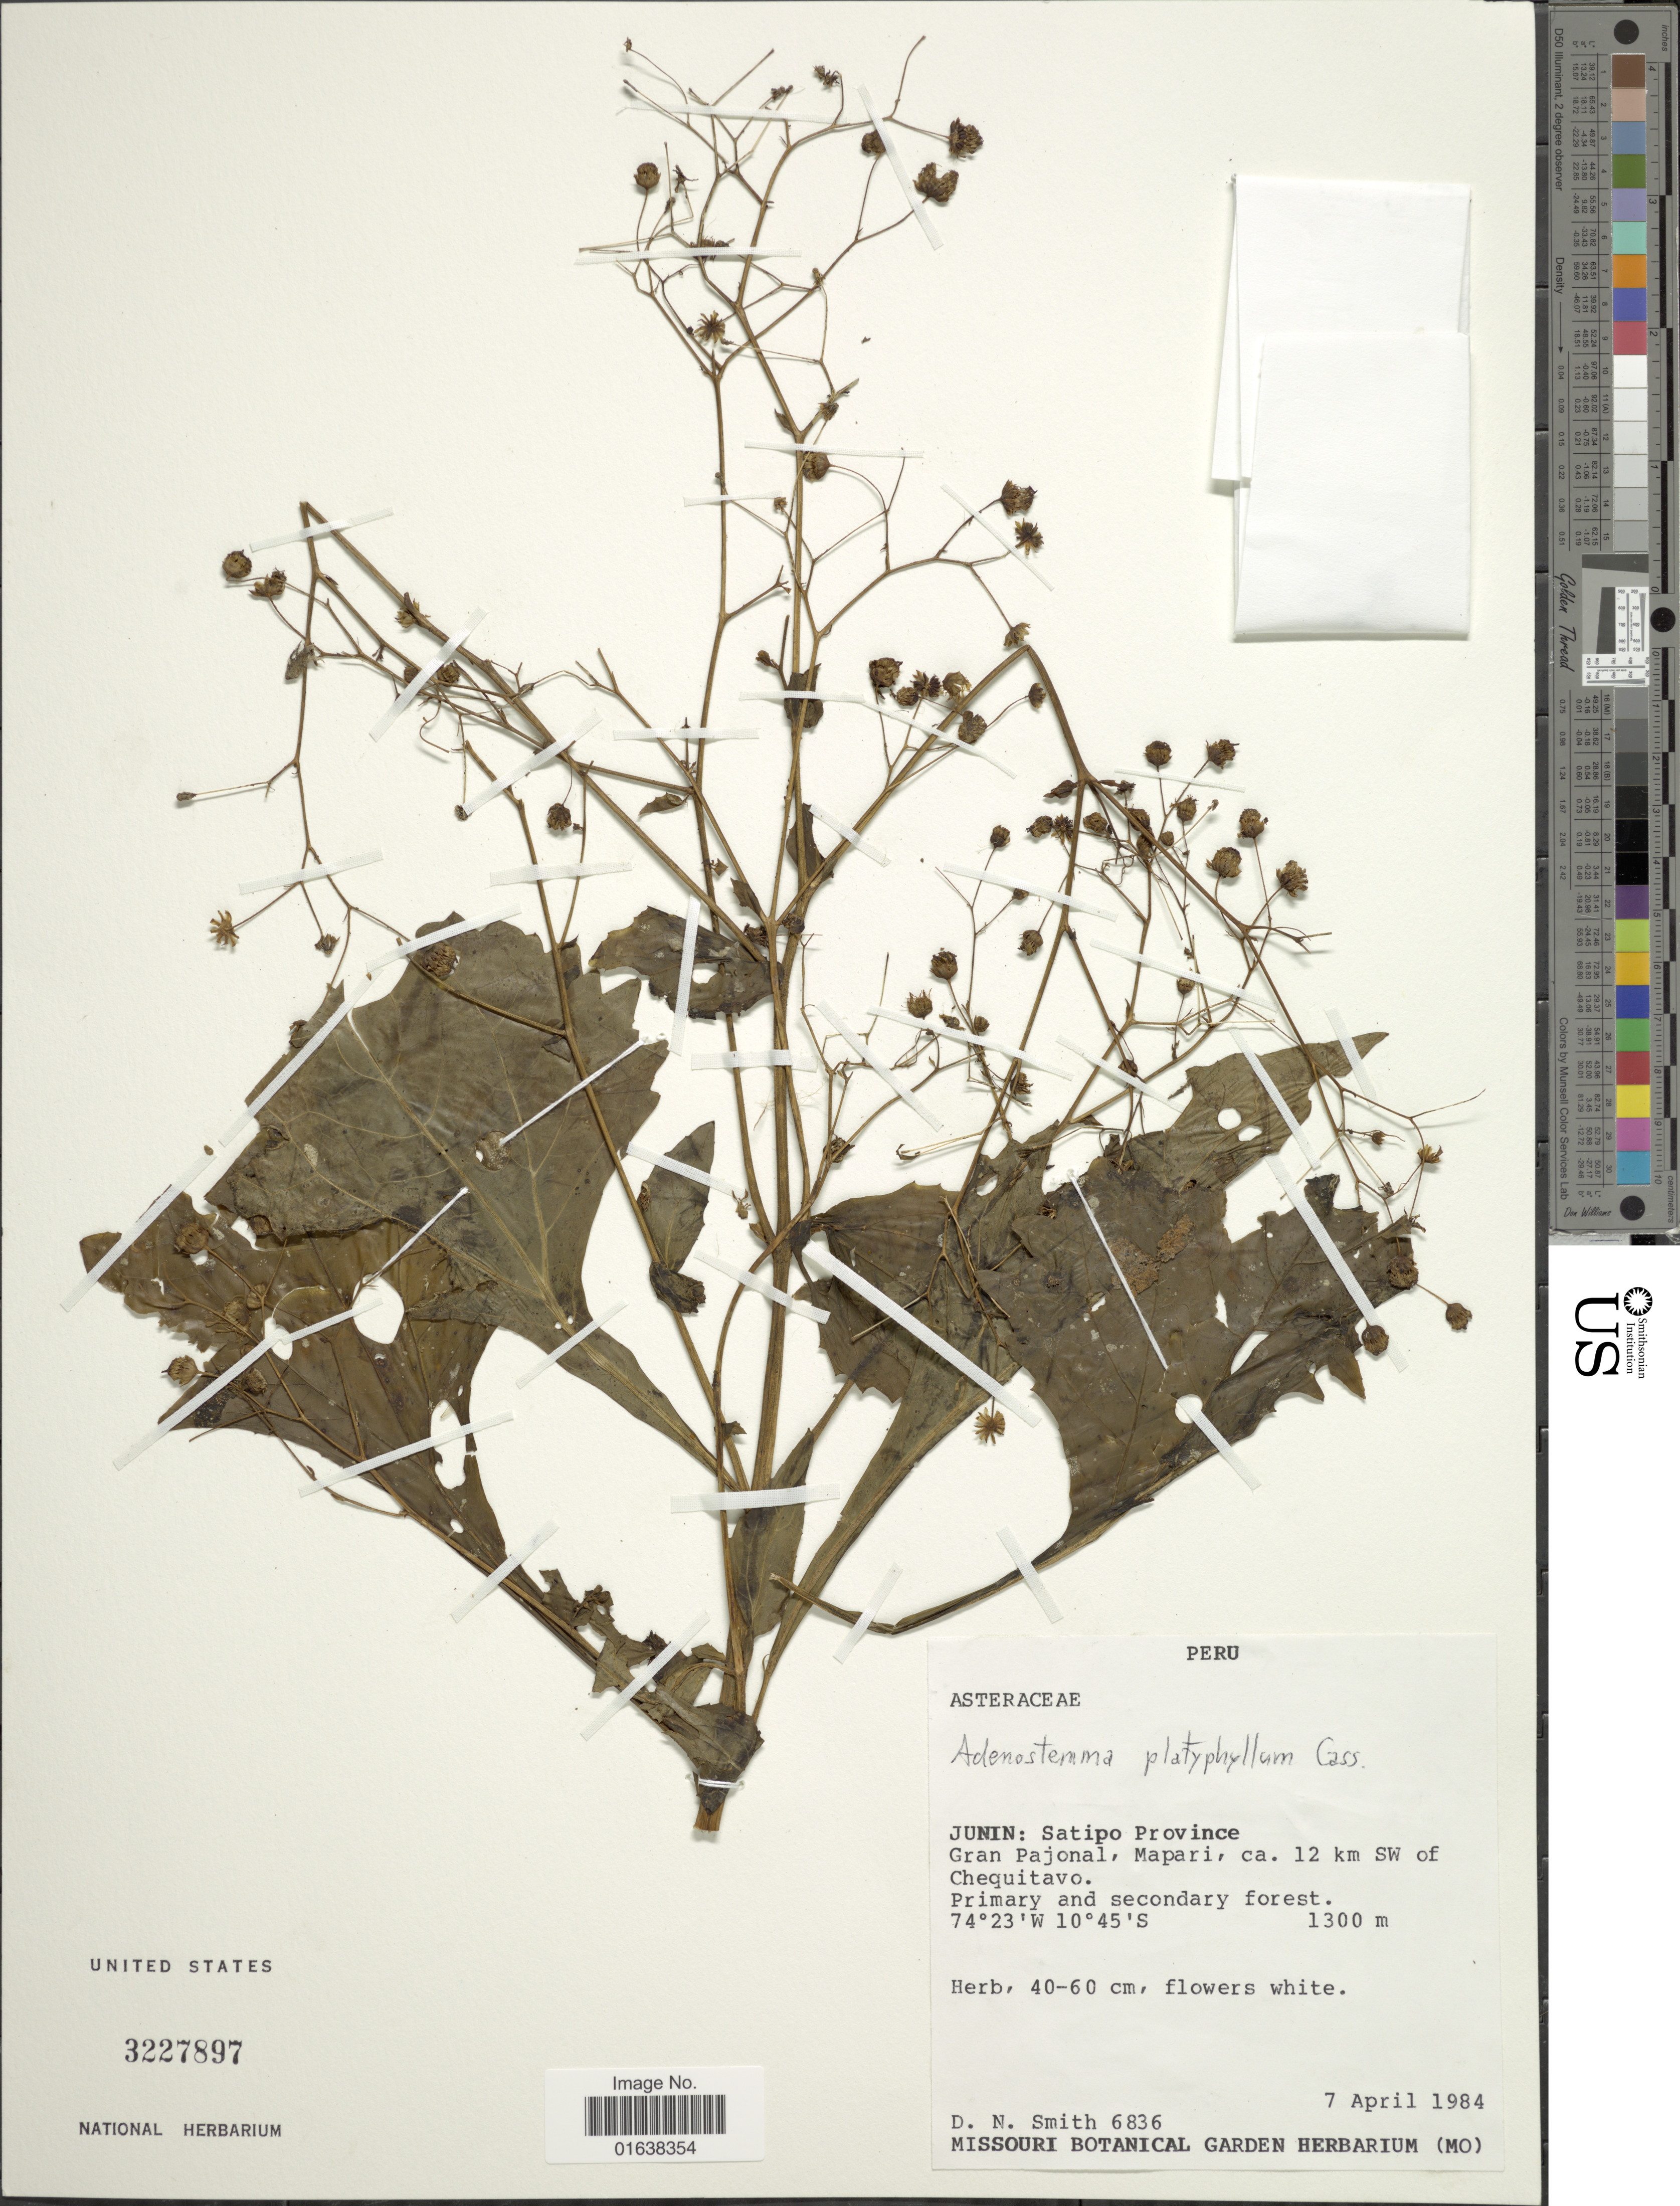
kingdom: Plantae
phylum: Tracheophyta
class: Magnoliopsida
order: Asterales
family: Asteraceae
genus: Adenostemma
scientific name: Adenostemma platyphyllum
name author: Cass.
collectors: D. Smith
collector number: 6836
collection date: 1984-04-07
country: Peru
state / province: Junín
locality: Peru. Junin: Satipo Province. Gran Pajonal, Mapari, ca. 12 km SW of Chequitavo.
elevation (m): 1300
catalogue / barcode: US 3227897